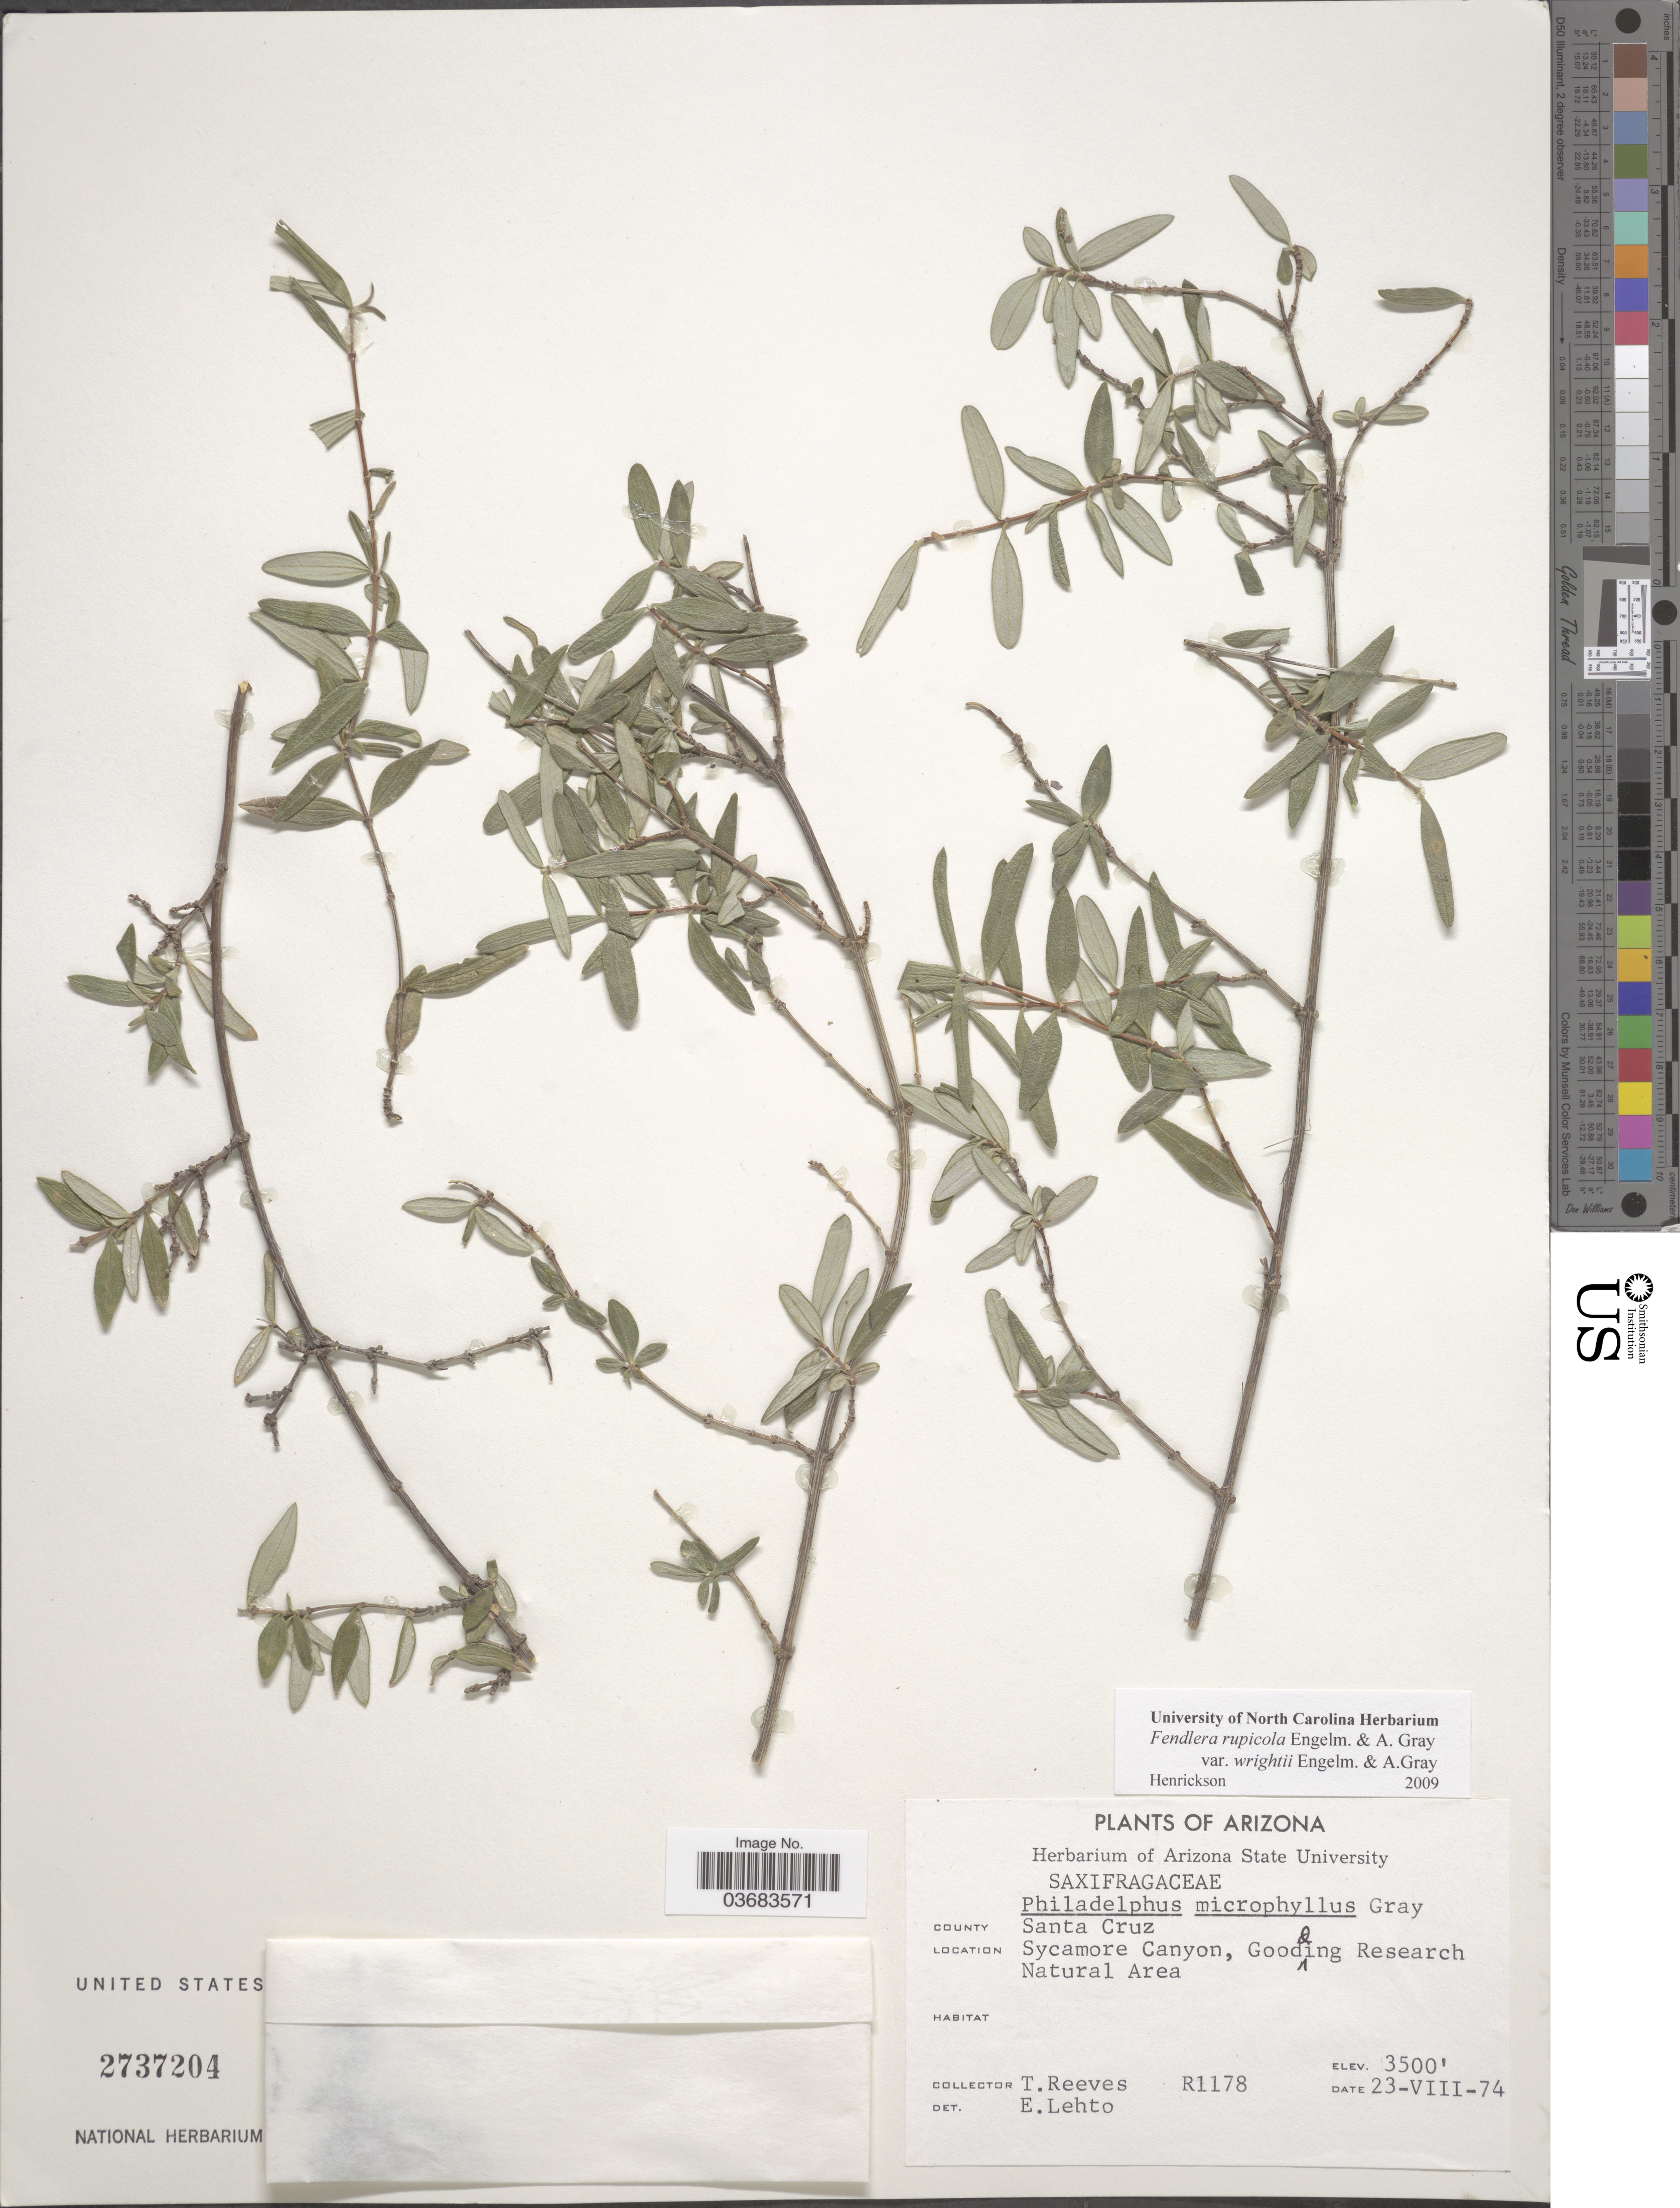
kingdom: Plantae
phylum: Tracheophyta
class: Magnoliopsida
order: Cornales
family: Hydrangeaceae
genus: Fendlera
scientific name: Fendlera rupicola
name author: Englem. & A. Gray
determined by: Strong, Mark T., (BOT), Smithsonian Institution - National Museum of Natural History (UNITED STATES)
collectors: T. Reeves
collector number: R1178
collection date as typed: Transcribed d/m/y: 23/8/74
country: United States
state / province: Arizona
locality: County Santa Cruz. Sycamore Canyon, Goodding Research Natural Area.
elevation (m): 1067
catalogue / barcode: US 2737204